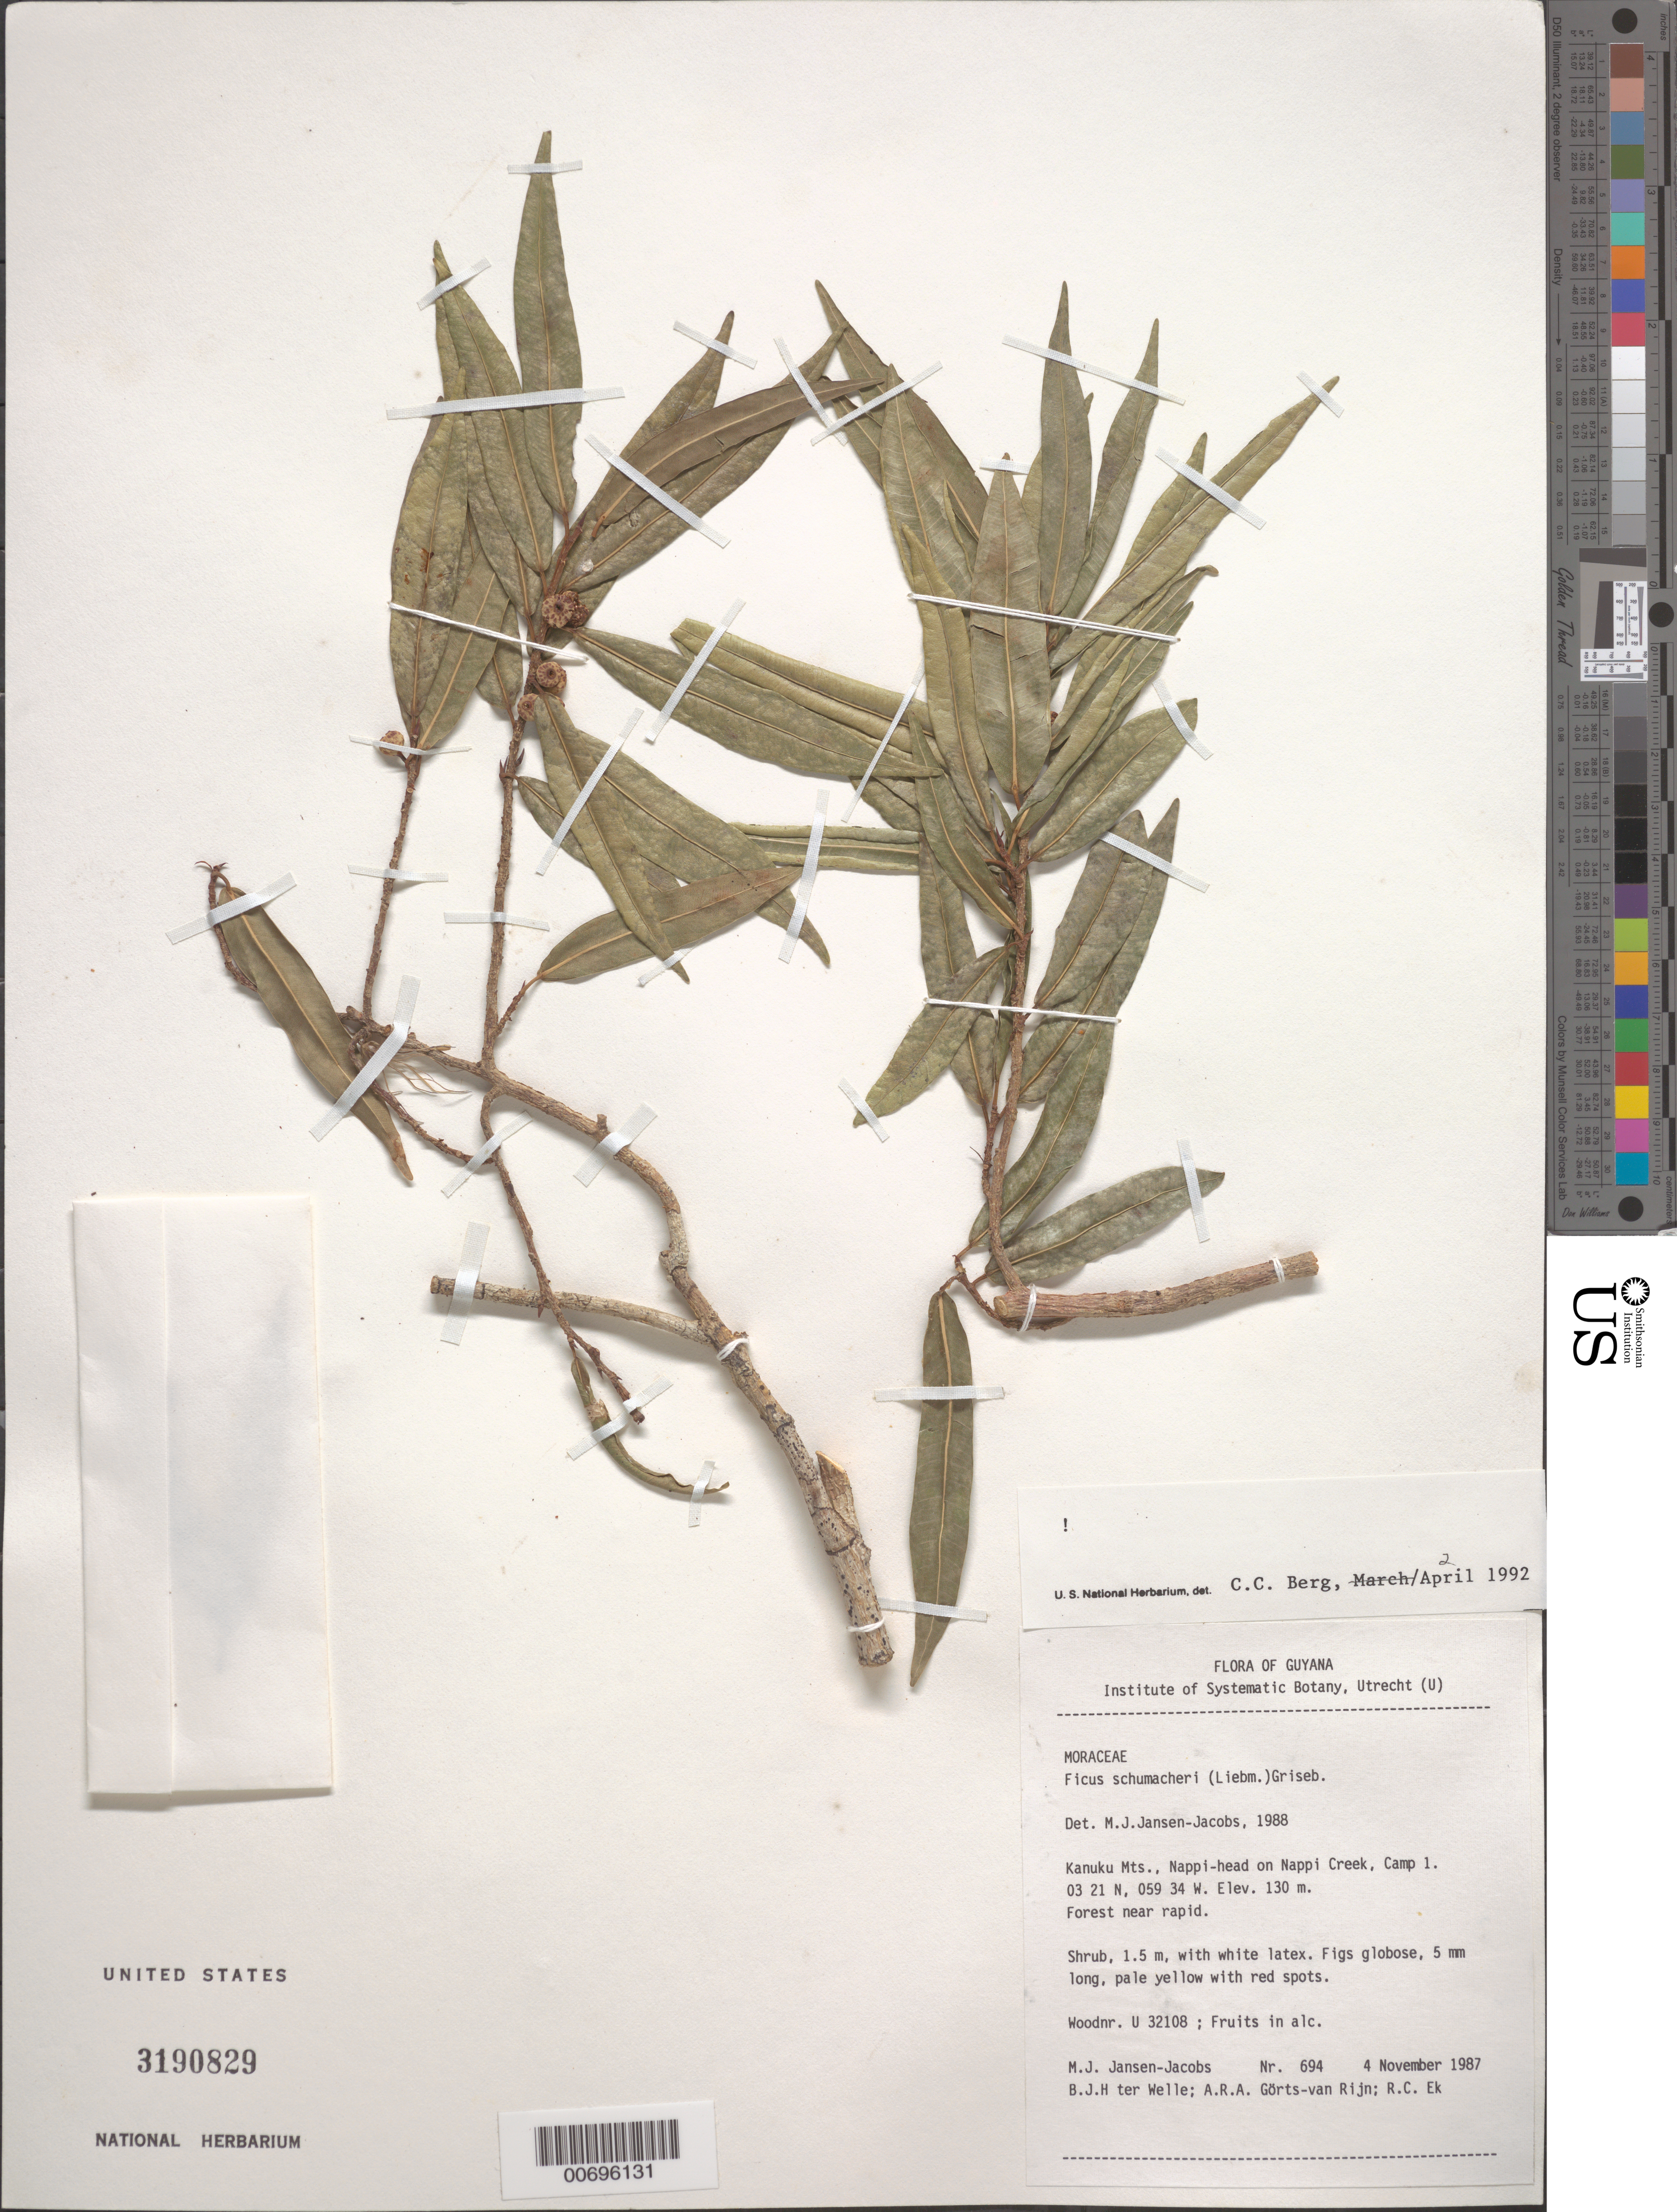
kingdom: Plantae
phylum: Tracheophyta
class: Magnoliopsida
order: Rosales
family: Moraceae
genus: Ficus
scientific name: Ficus schumacheri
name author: (Liebm.) Griseb.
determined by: Jansen-Jacobs, M. J., (U), Nationaal Herbarium Nederland, Utrecht University branch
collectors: M. J. Jansen-Jacobs, B. Welle, A. .R. A. Görts-van Rijn & R. C. Ek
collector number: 694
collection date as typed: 4-Nov-87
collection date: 1987-11-04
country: Guyana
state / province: U. Takutu-U. Essequibo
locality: Kanuku Mts., Nappi-head on Nappi Creek, camp 1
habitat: Forest near rapid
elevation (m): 130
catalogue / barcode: US 3190829